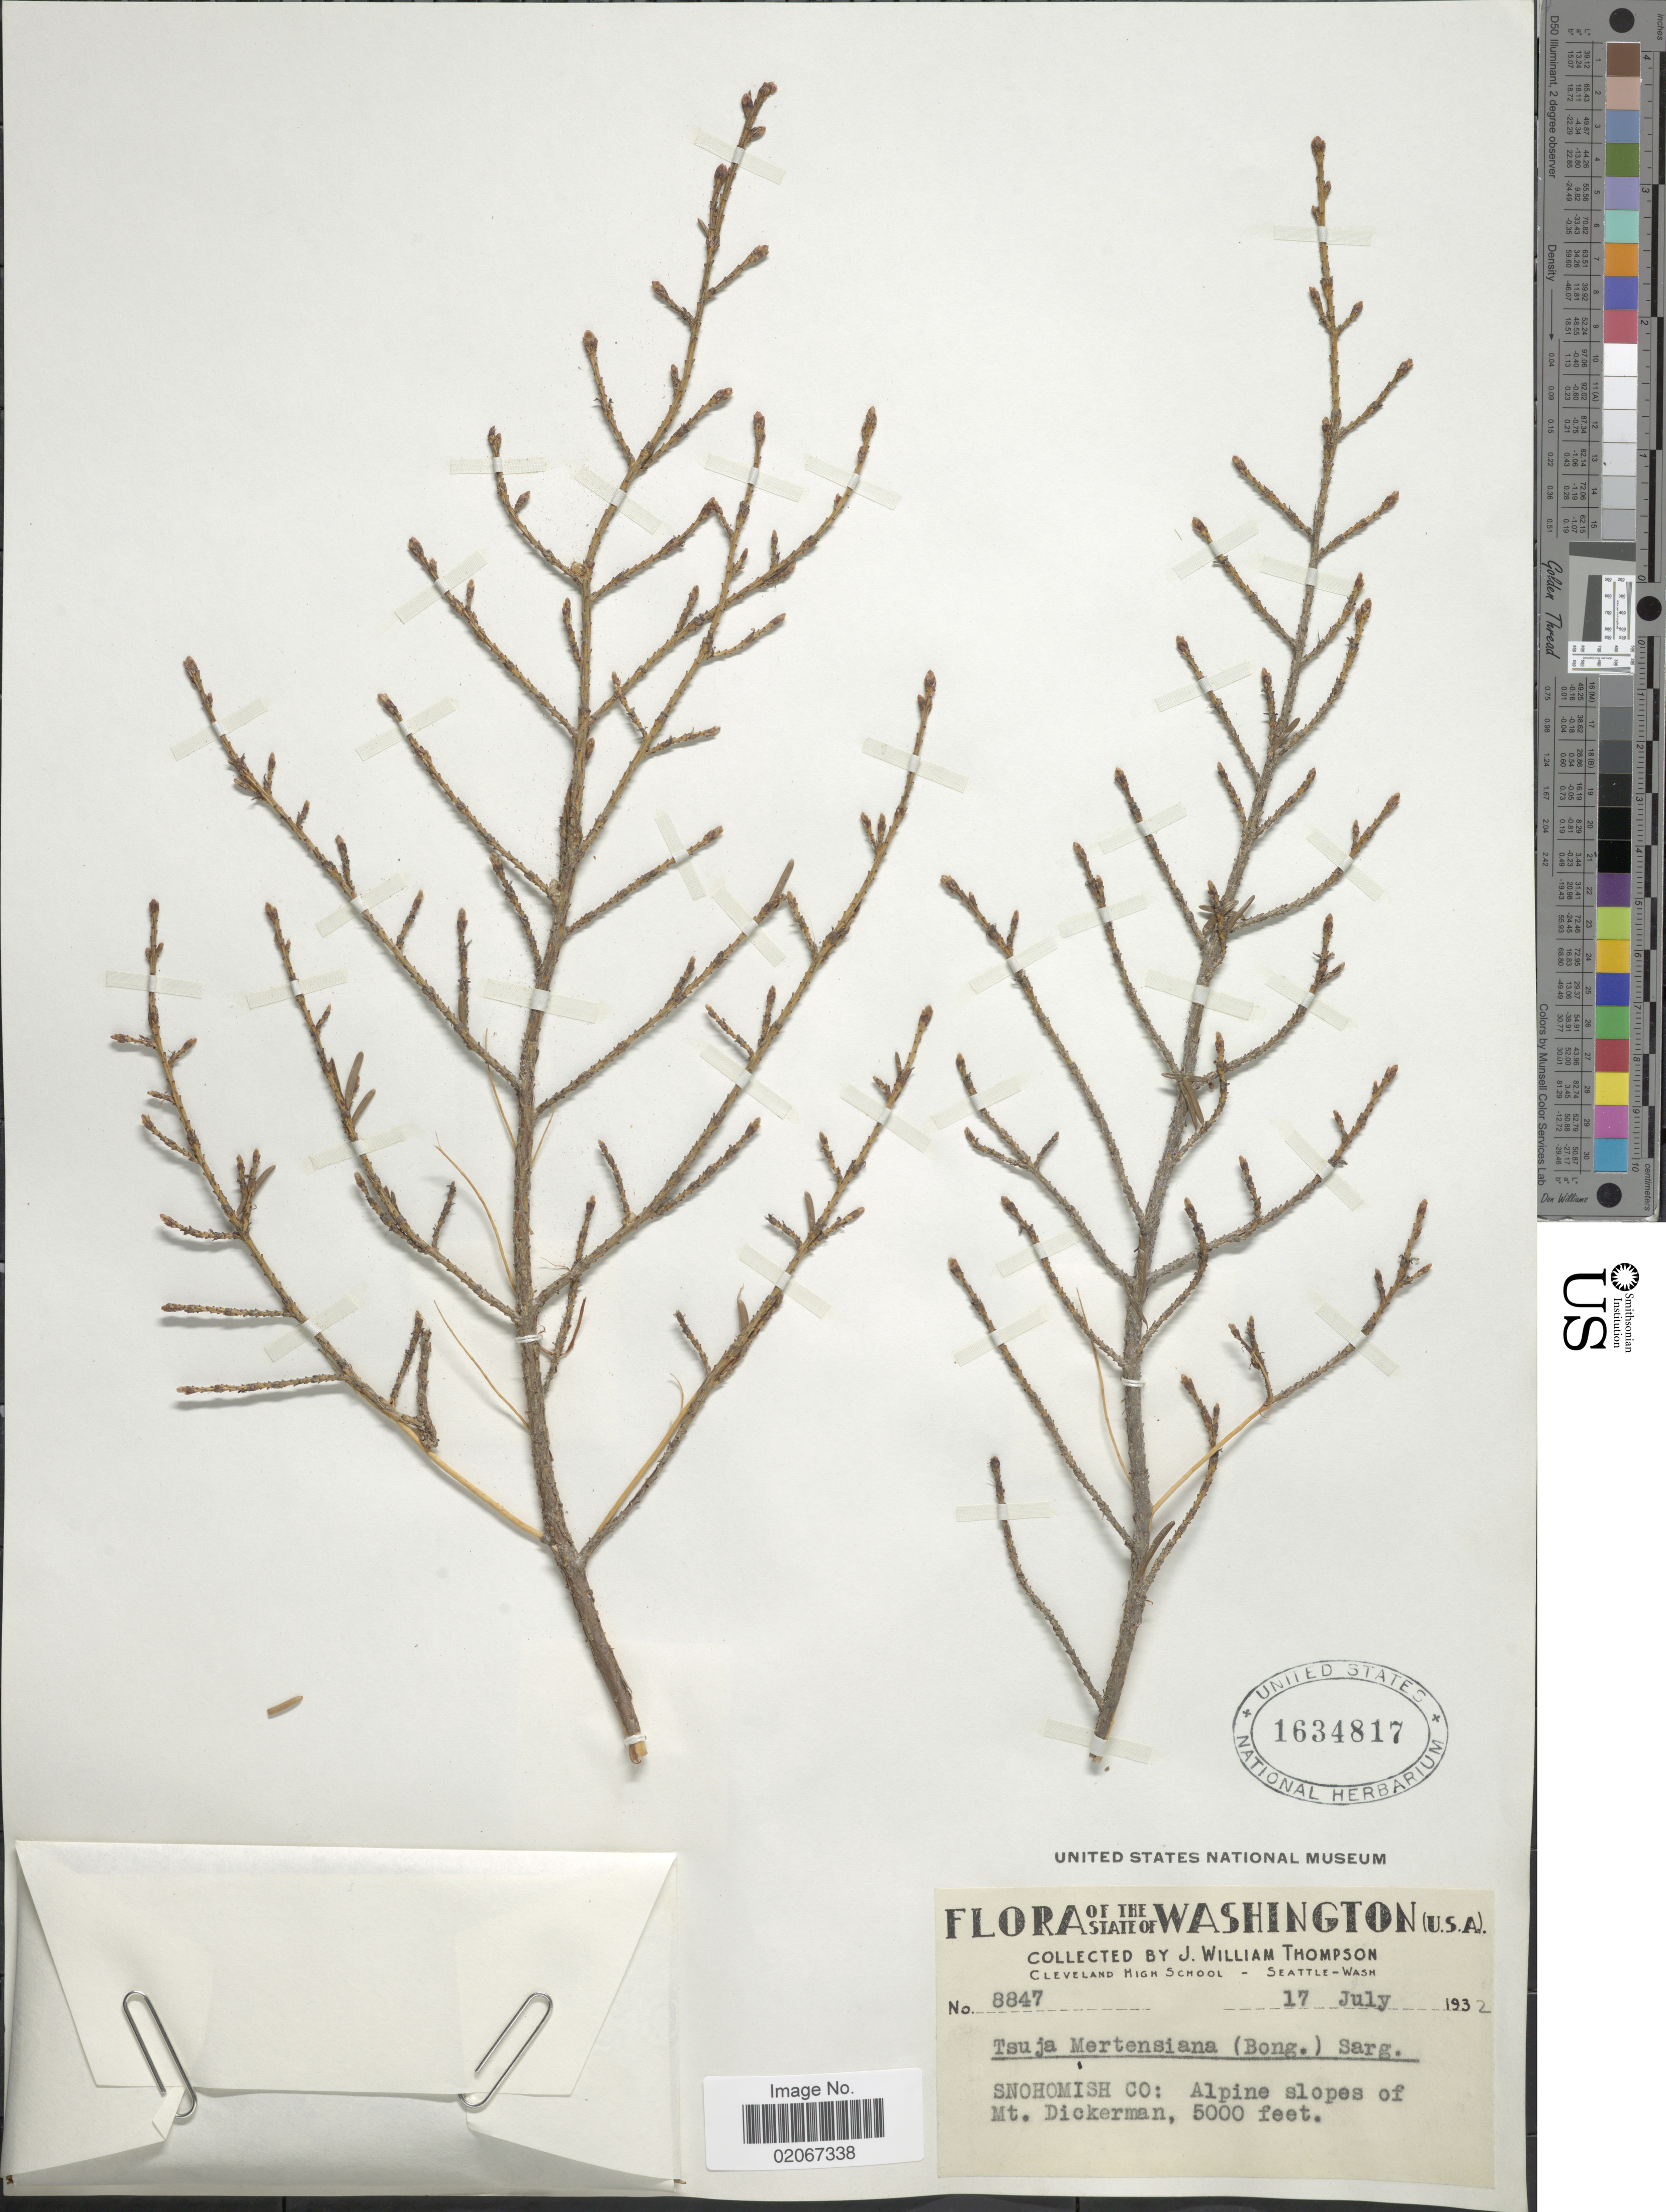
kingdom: Plantae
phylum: Tracheophyta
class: Pinopsida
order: Pinales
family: Pinaceae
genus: Tsuga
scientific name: Tsuga mertensiana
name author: (Bong.) Carrière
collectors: J. W. Thompson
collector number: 8847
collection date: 1932-07-17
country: United States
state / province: Washington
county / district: Snohomish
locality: Snohomish Co: Alpine slopes of Mt. Dickerman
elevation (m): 1524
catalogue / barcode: US 1634817